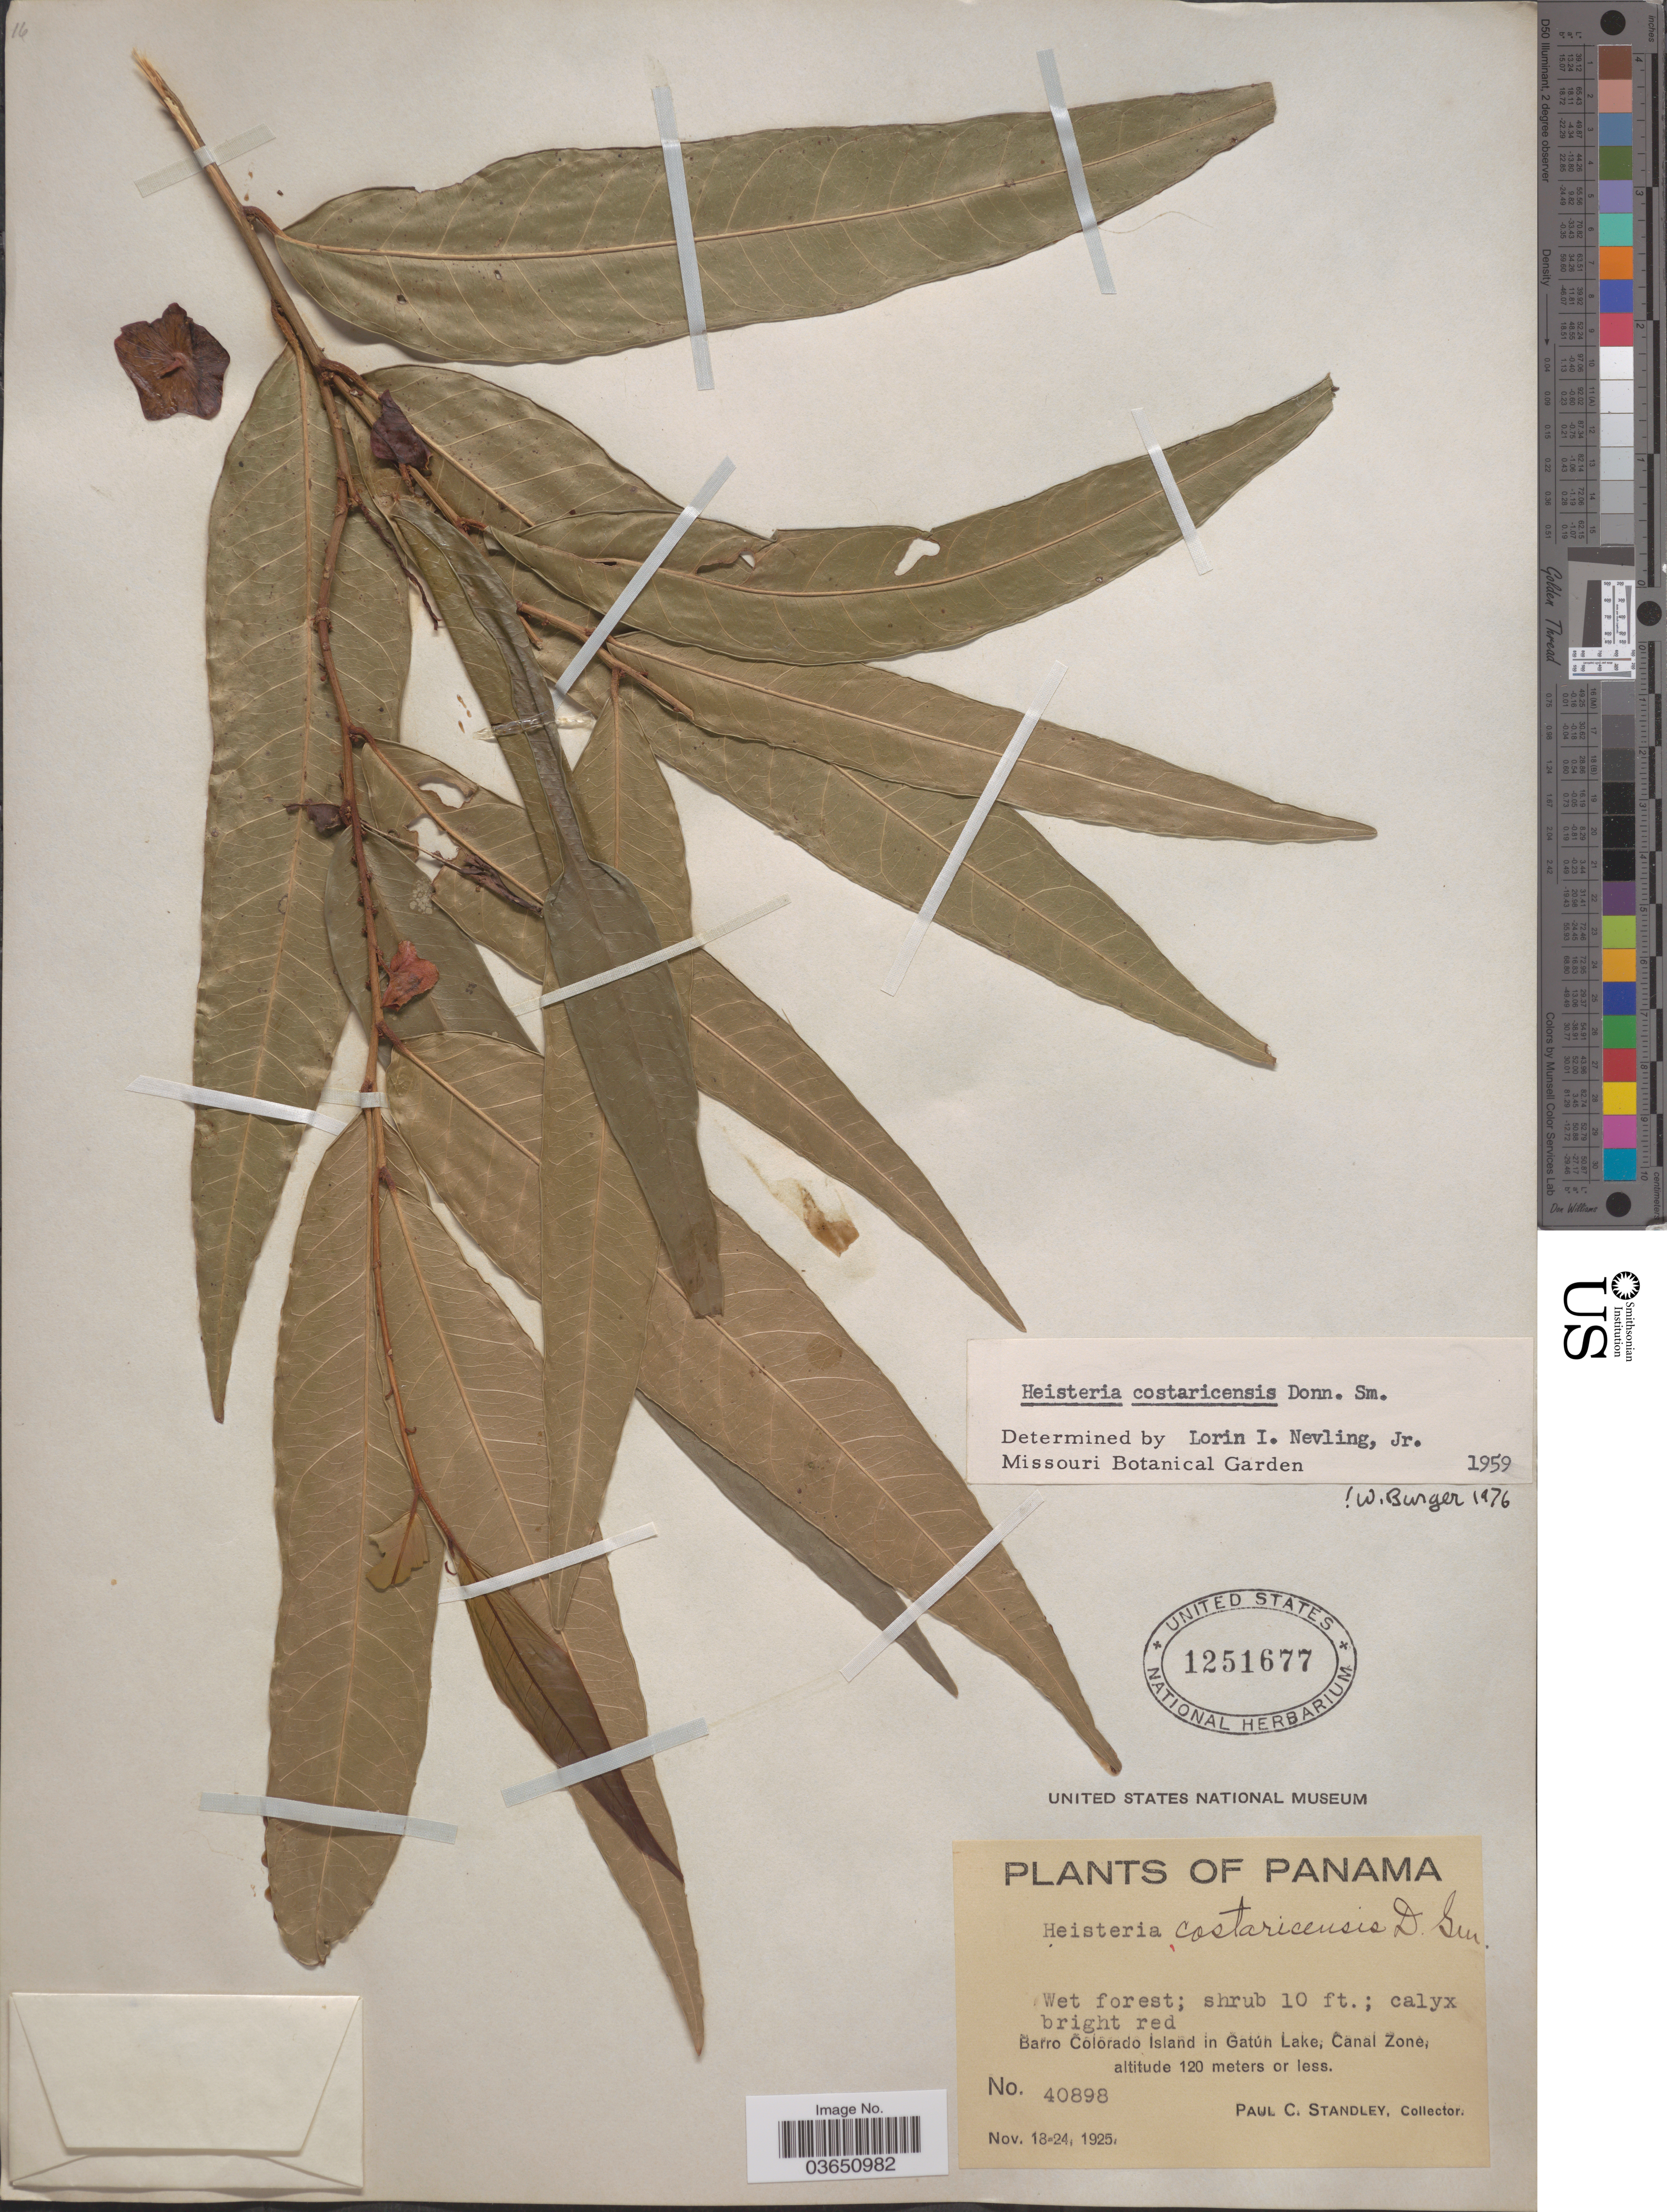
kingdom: Plantae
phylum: Tracheophyta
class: Magnoliopsida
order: Santalales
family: Erythropalaceae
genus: Heisteria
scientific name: Heisteria costaricensis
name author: Donn. Sm.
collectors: P. C. Standley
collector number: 40898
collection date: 1925-11-18/1925-11-24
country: Panama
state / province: Panamá Oeste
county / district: Canal Zone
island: Barro Colorado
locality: Barro Colorado Island in Gatún Lake, Canal Zone.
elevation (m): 120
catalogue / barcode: US 1251677